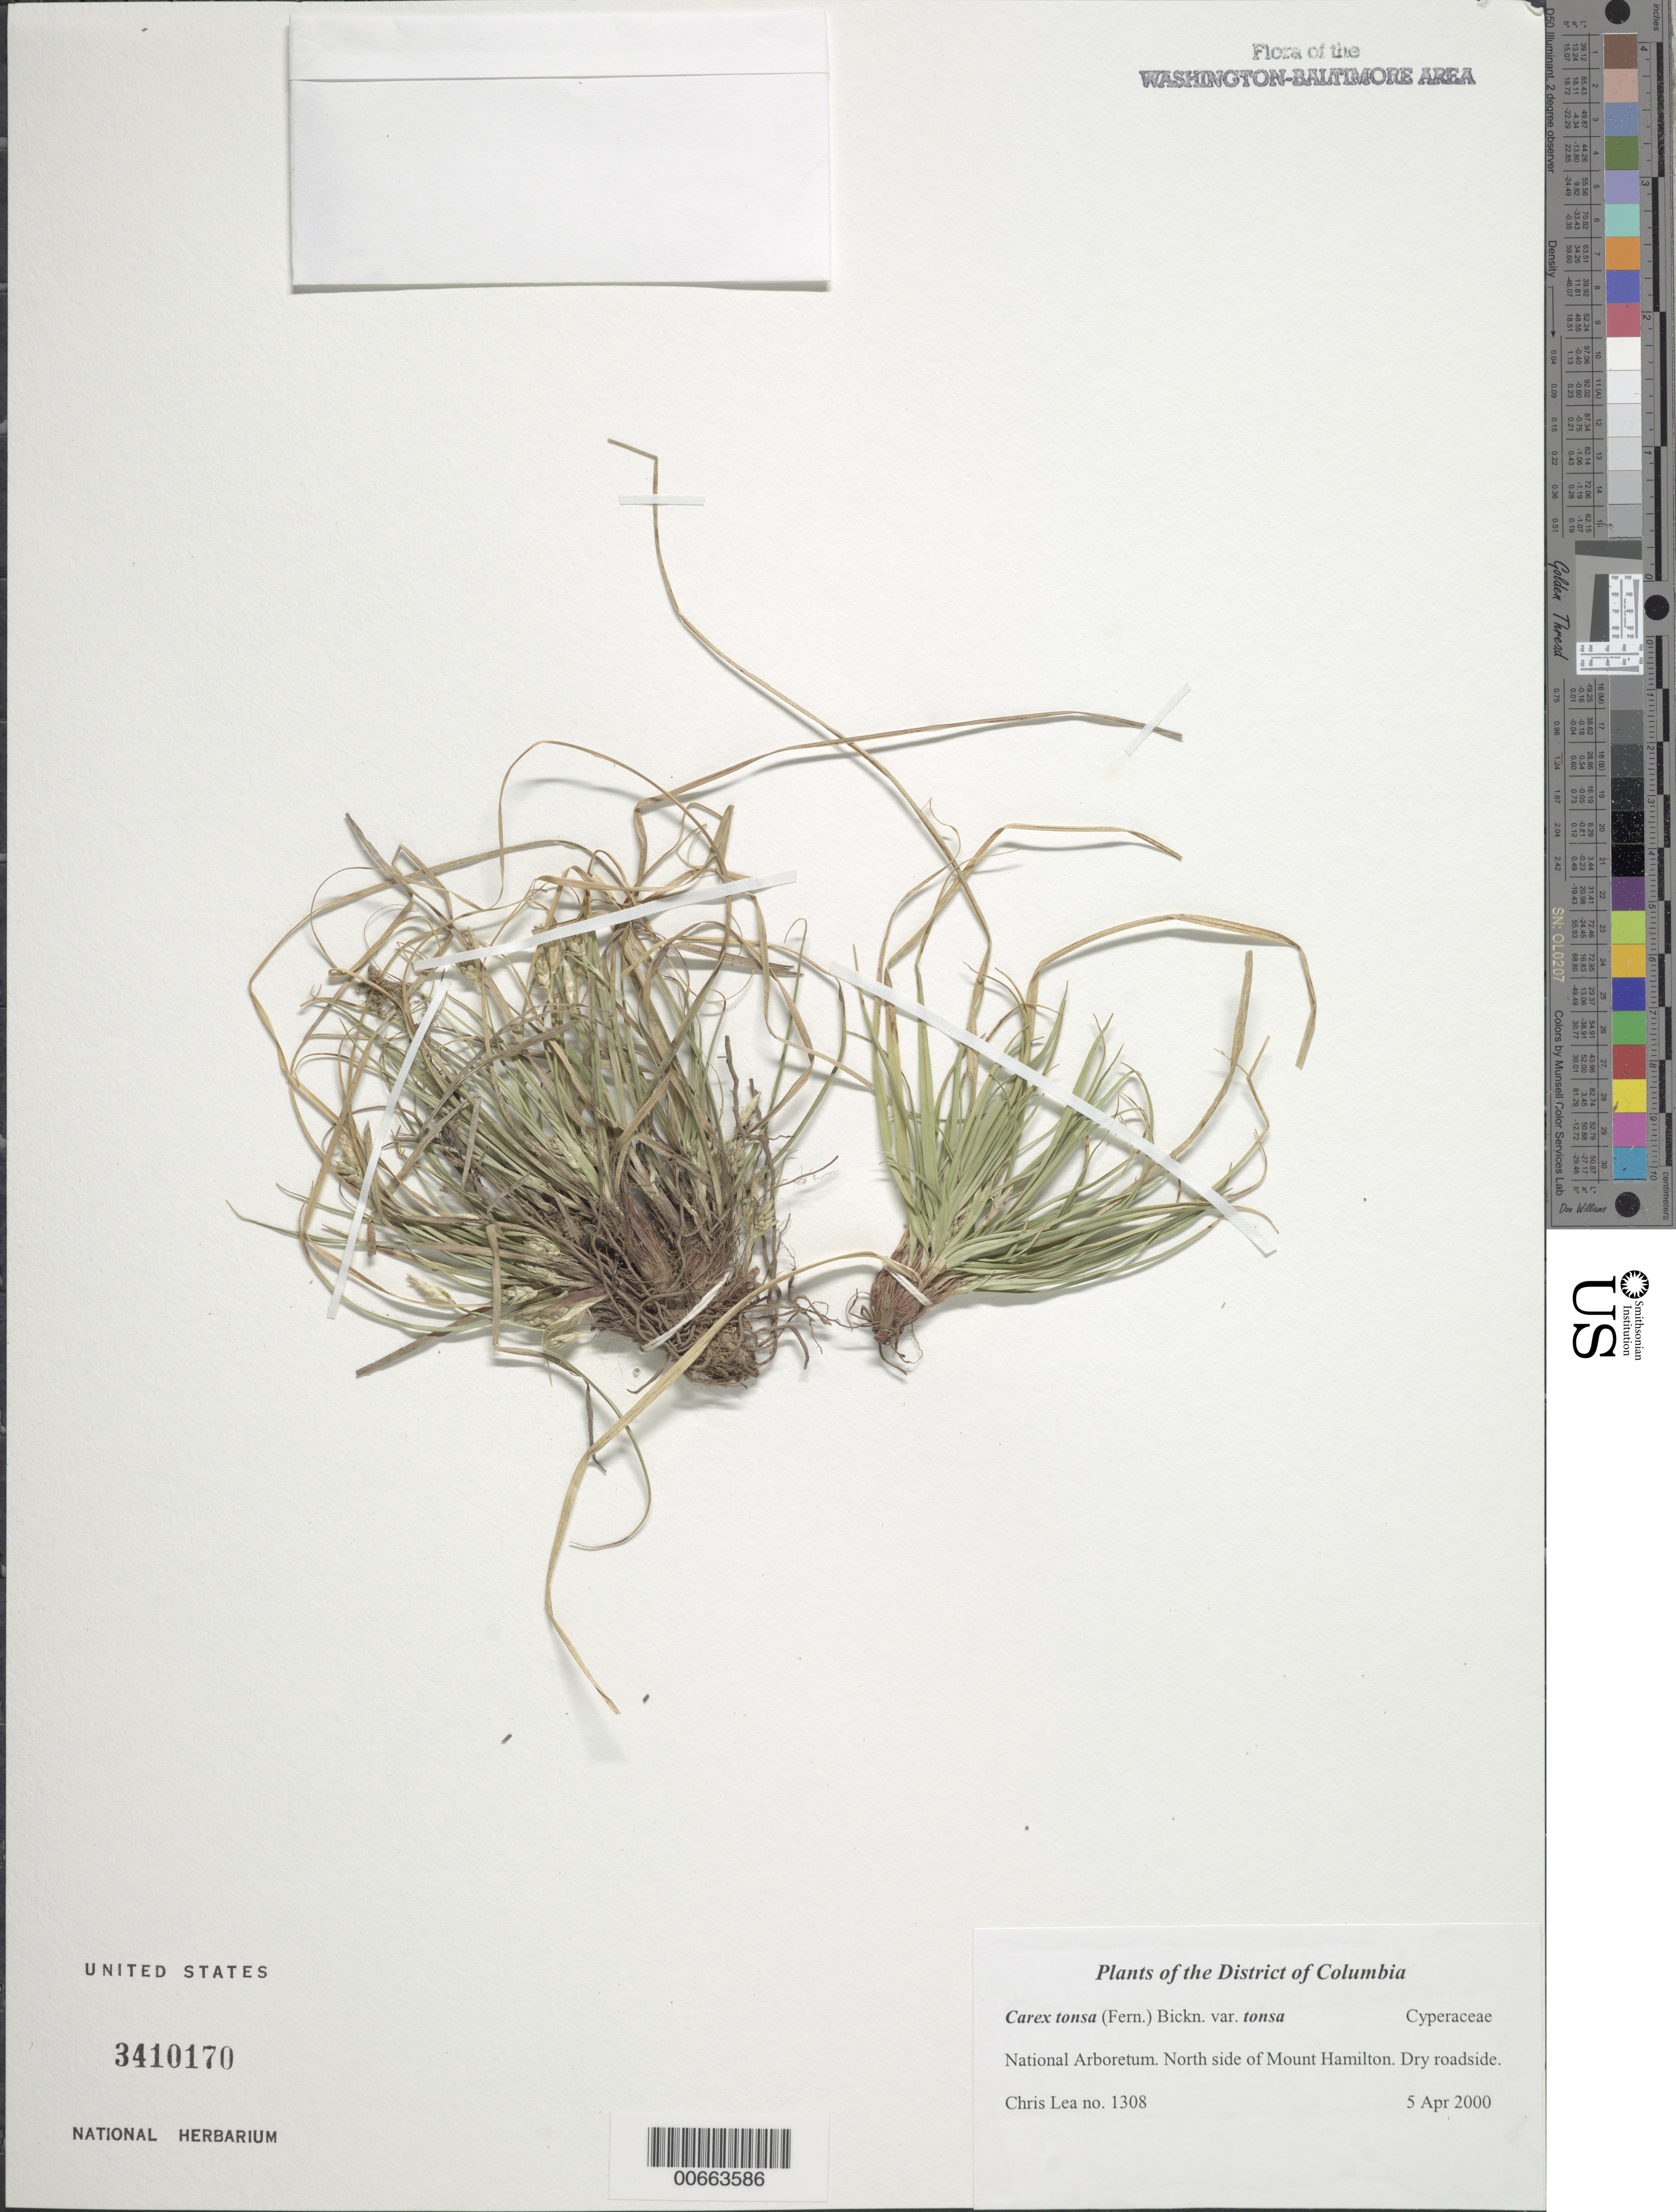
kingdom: Plantae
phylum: Tracheophyta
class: Liliopsida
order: Poales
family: Cyperaceae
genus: Carex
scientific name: Carex tonsa var. tonsa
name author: (Fernald) E.P. Bicknell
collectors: C. Lea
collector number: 1308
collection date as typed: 05 Apr 2000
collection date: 2000-04-05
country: United States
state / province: District of Columbia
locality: National Arboretum. North side of Mount Hamilton.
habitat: Dry roadside.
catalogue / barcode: US 3410170